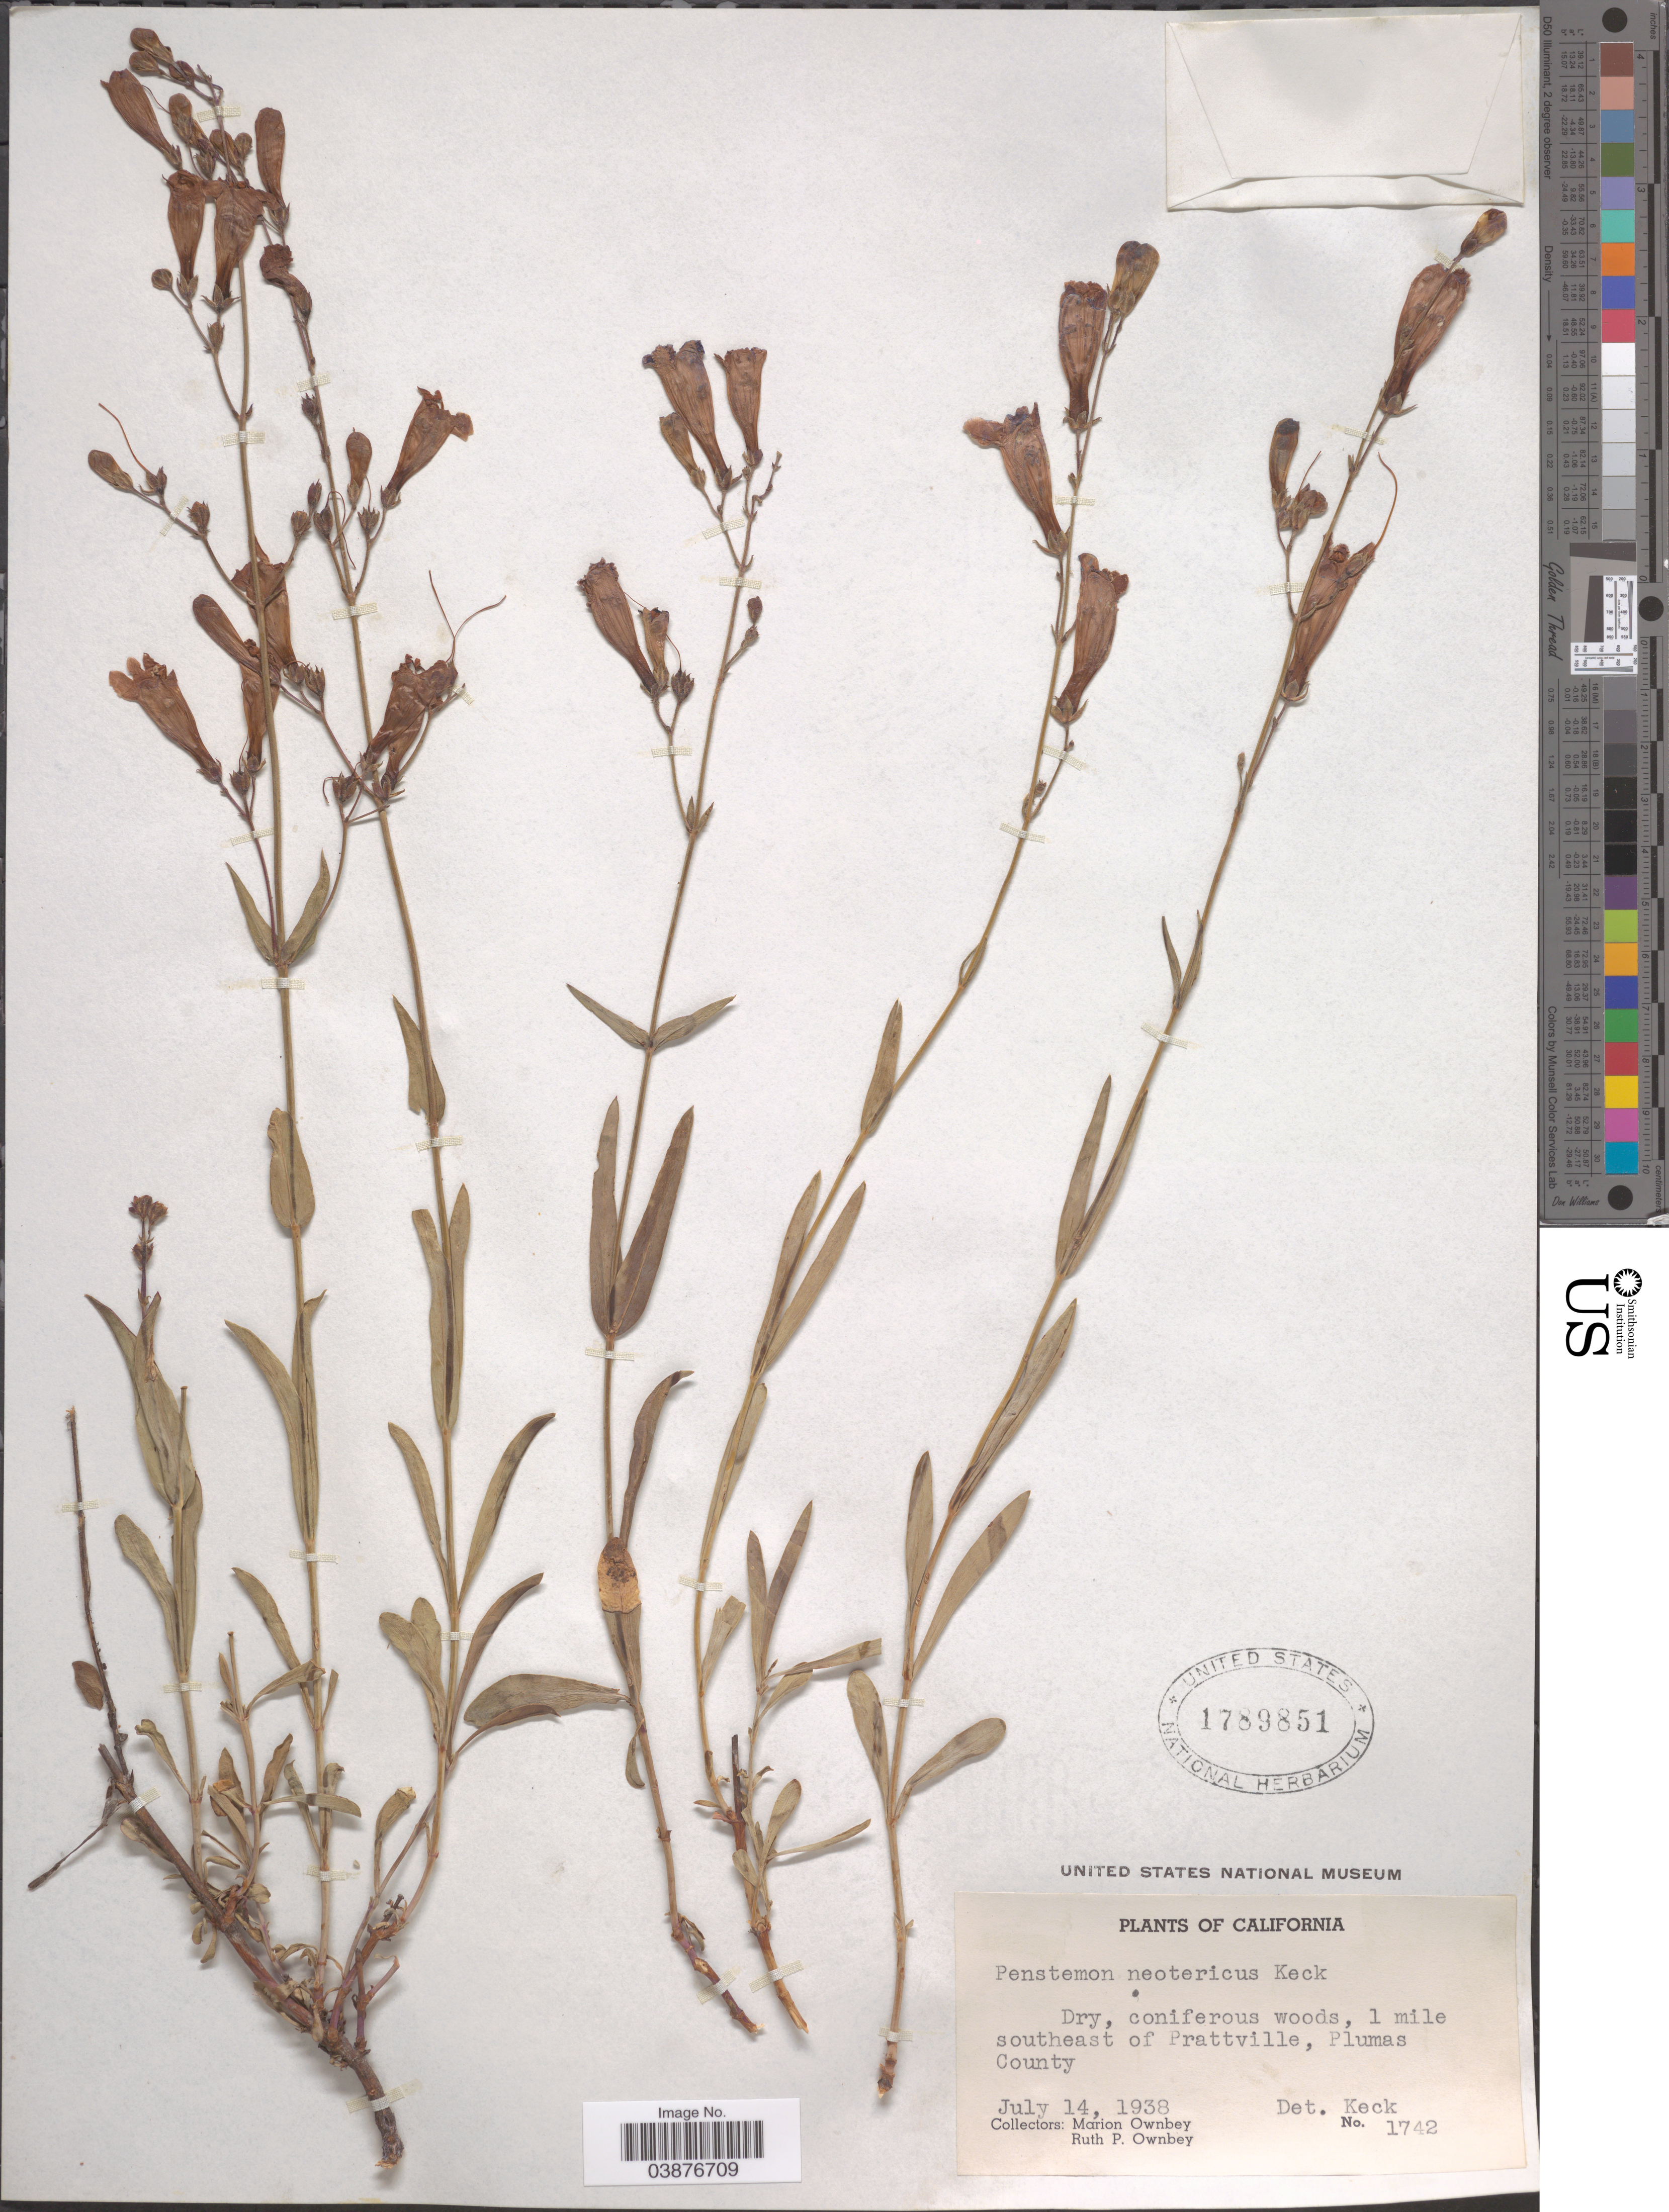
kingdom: Plantae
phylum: Tracheophyta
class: Magnoliopsida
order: Lamiales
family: Plantaginaceae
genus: Penstemon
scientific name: Penstemon neotericus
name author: D.D. Keck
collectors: M. Ownbey & R. Ownbey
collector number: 1742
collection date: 1938-07-14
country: United States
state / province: California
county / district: Plumas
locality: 1 mile southeast of Prattville, Plumas County.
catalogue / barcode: US 1789851